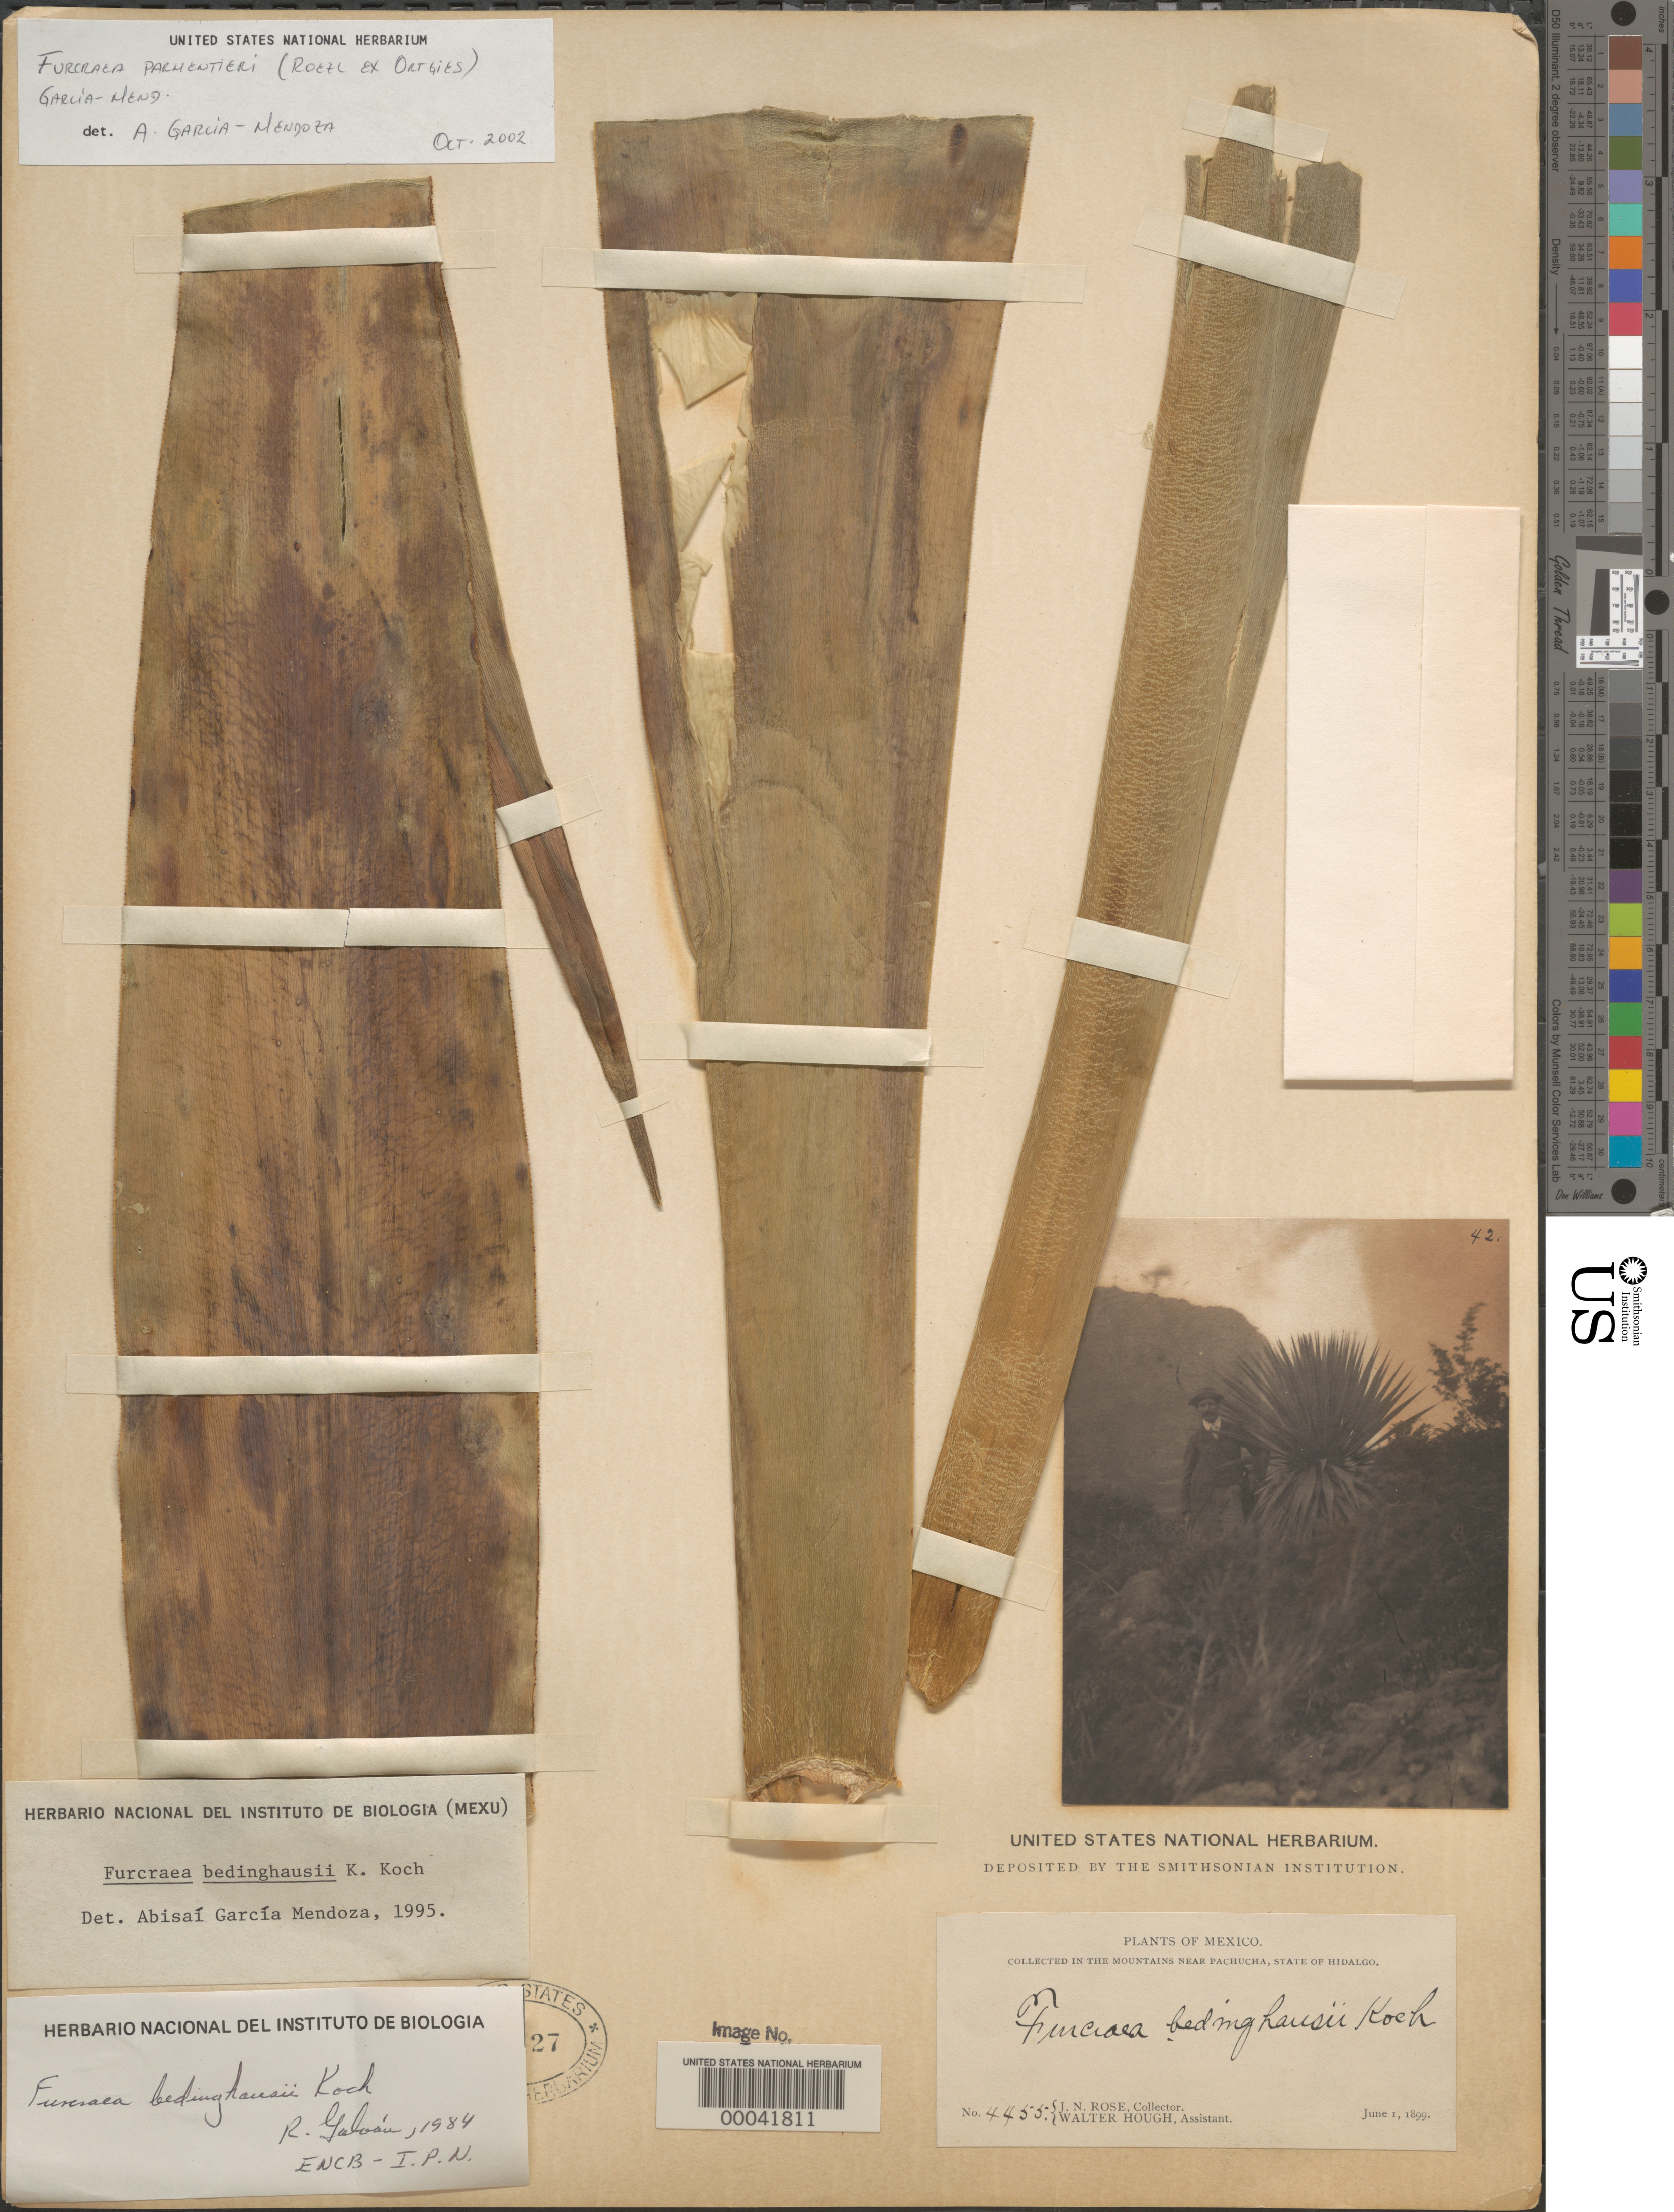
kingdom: Plantae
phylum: Tracheophyta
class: Liliopsida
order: Asparagales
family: Asparagaceae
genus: Furcraea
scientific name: Furcraea parmentieri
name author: (Roezl) García-Mend.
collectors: J. N. Rose & W. Hough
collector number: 4455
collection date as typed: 01 Jun 1899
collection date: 1899-06-01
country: Mexico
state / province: Hidalgo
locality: Mountains near Pachucha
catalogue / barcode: US 346427